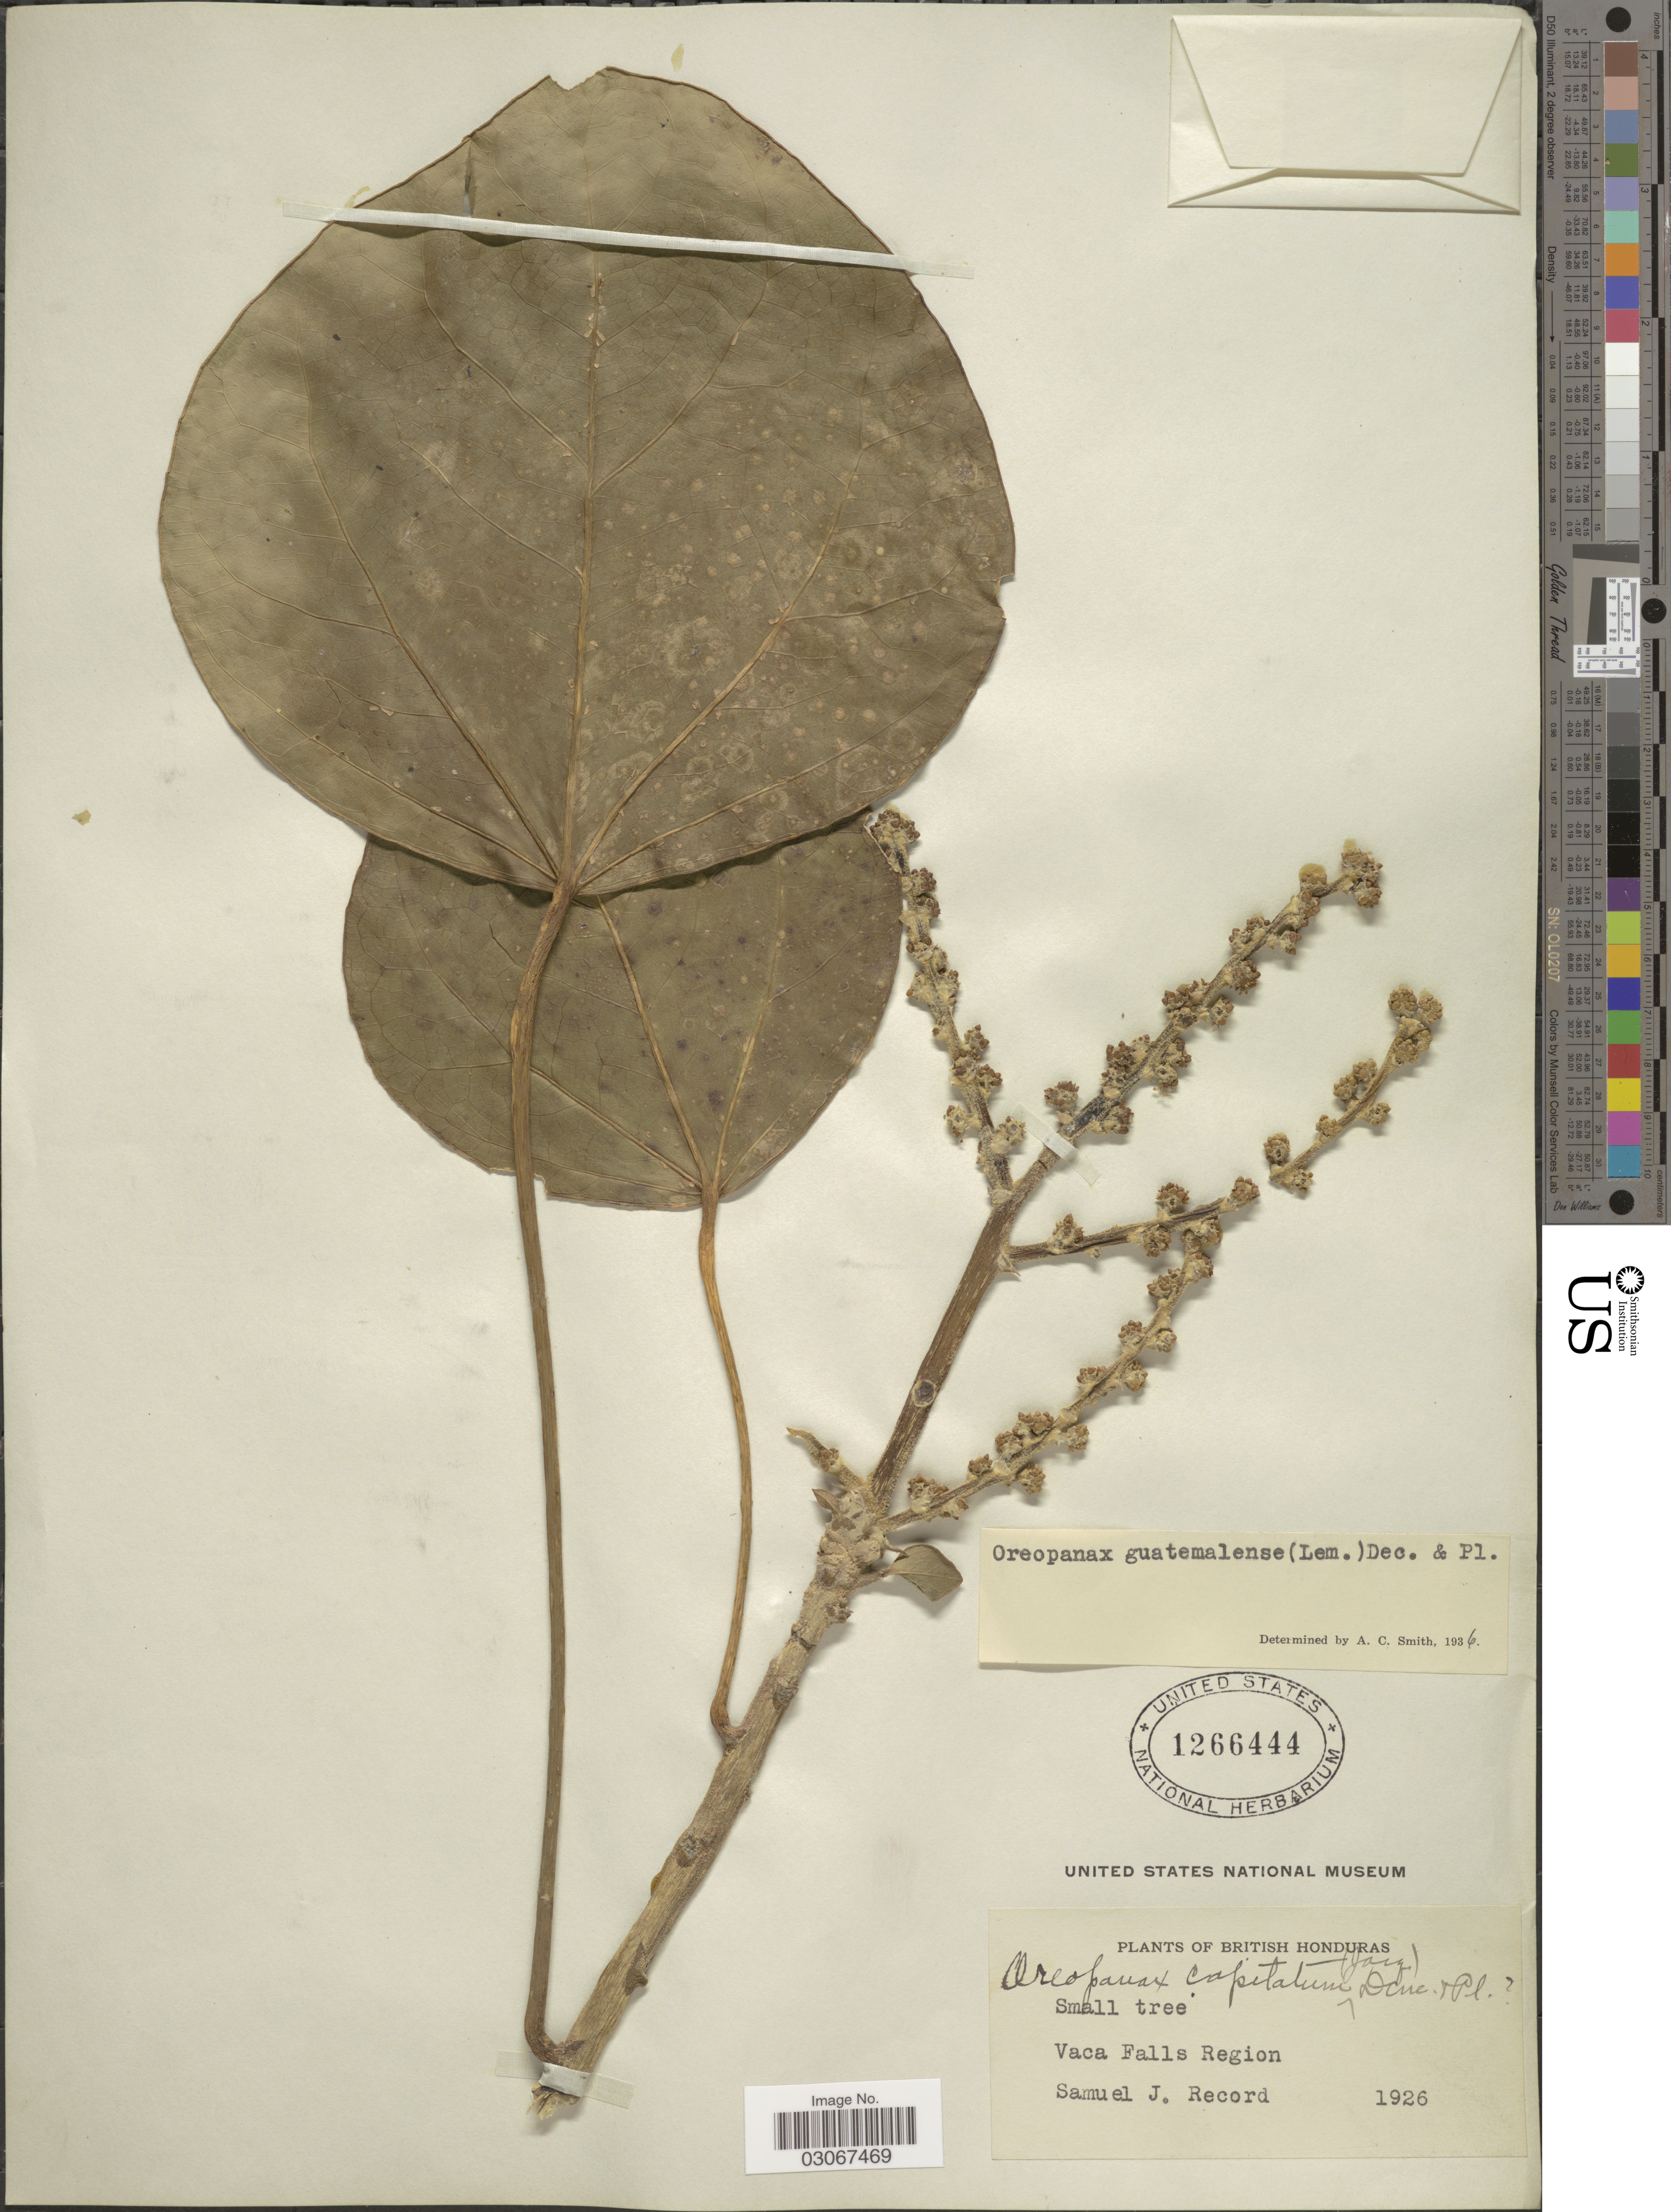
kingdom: Plantae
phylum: Tracheophyta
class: Magnoliopsida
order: Apiales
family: Araliaceae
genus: Oreopanax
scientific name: Oreopanax obtusifolius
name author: L.O. Williams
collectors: S. J. Record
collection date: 1926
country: Belize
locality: British Honduras. Vaca Falls Region.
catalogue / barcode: US 1266444